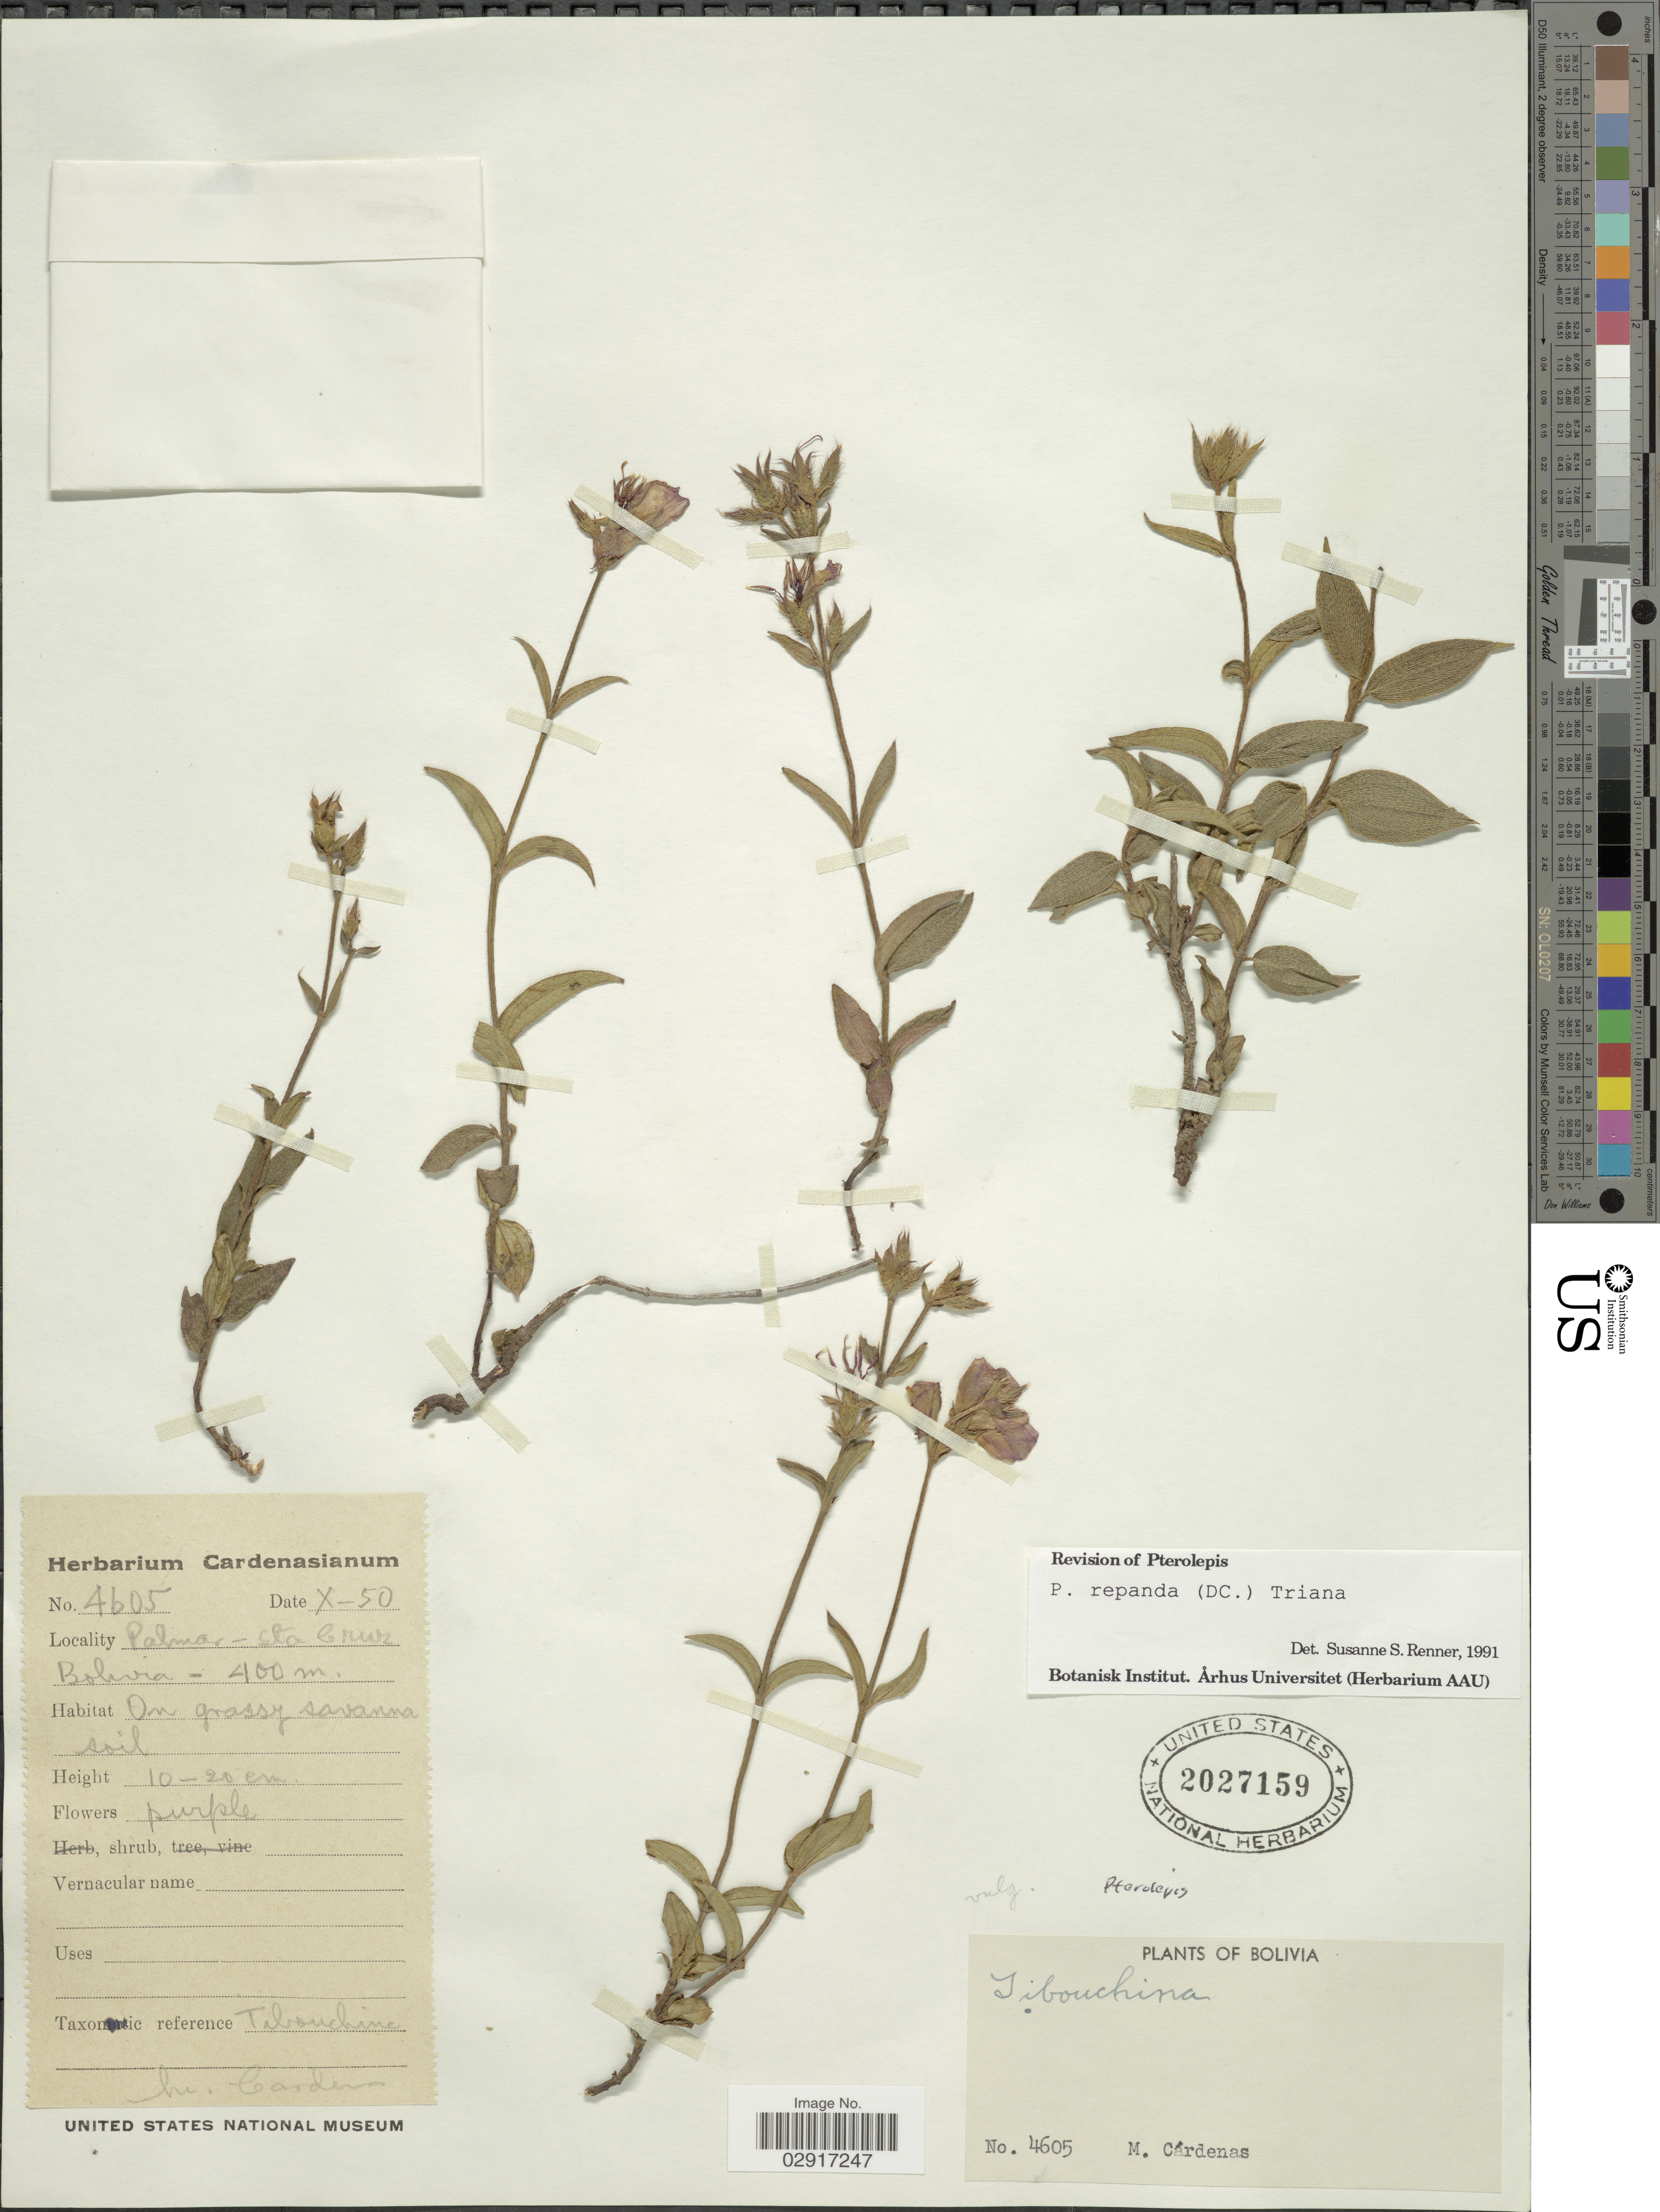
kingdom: Plantae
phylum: Tracheophyta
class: Magnoliopsida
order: Myrtales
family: Melastomataceae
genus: Pterolepis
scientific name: Pterolepis repanda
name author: (DC.) Triana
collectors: M. Cárdenas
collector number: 4605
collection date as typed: Transcribed d/m/y: /10/50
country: Bolivia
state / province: Santa Cruz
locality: Palma - Sta Cruz.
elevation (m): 400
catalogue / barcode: US 2027159